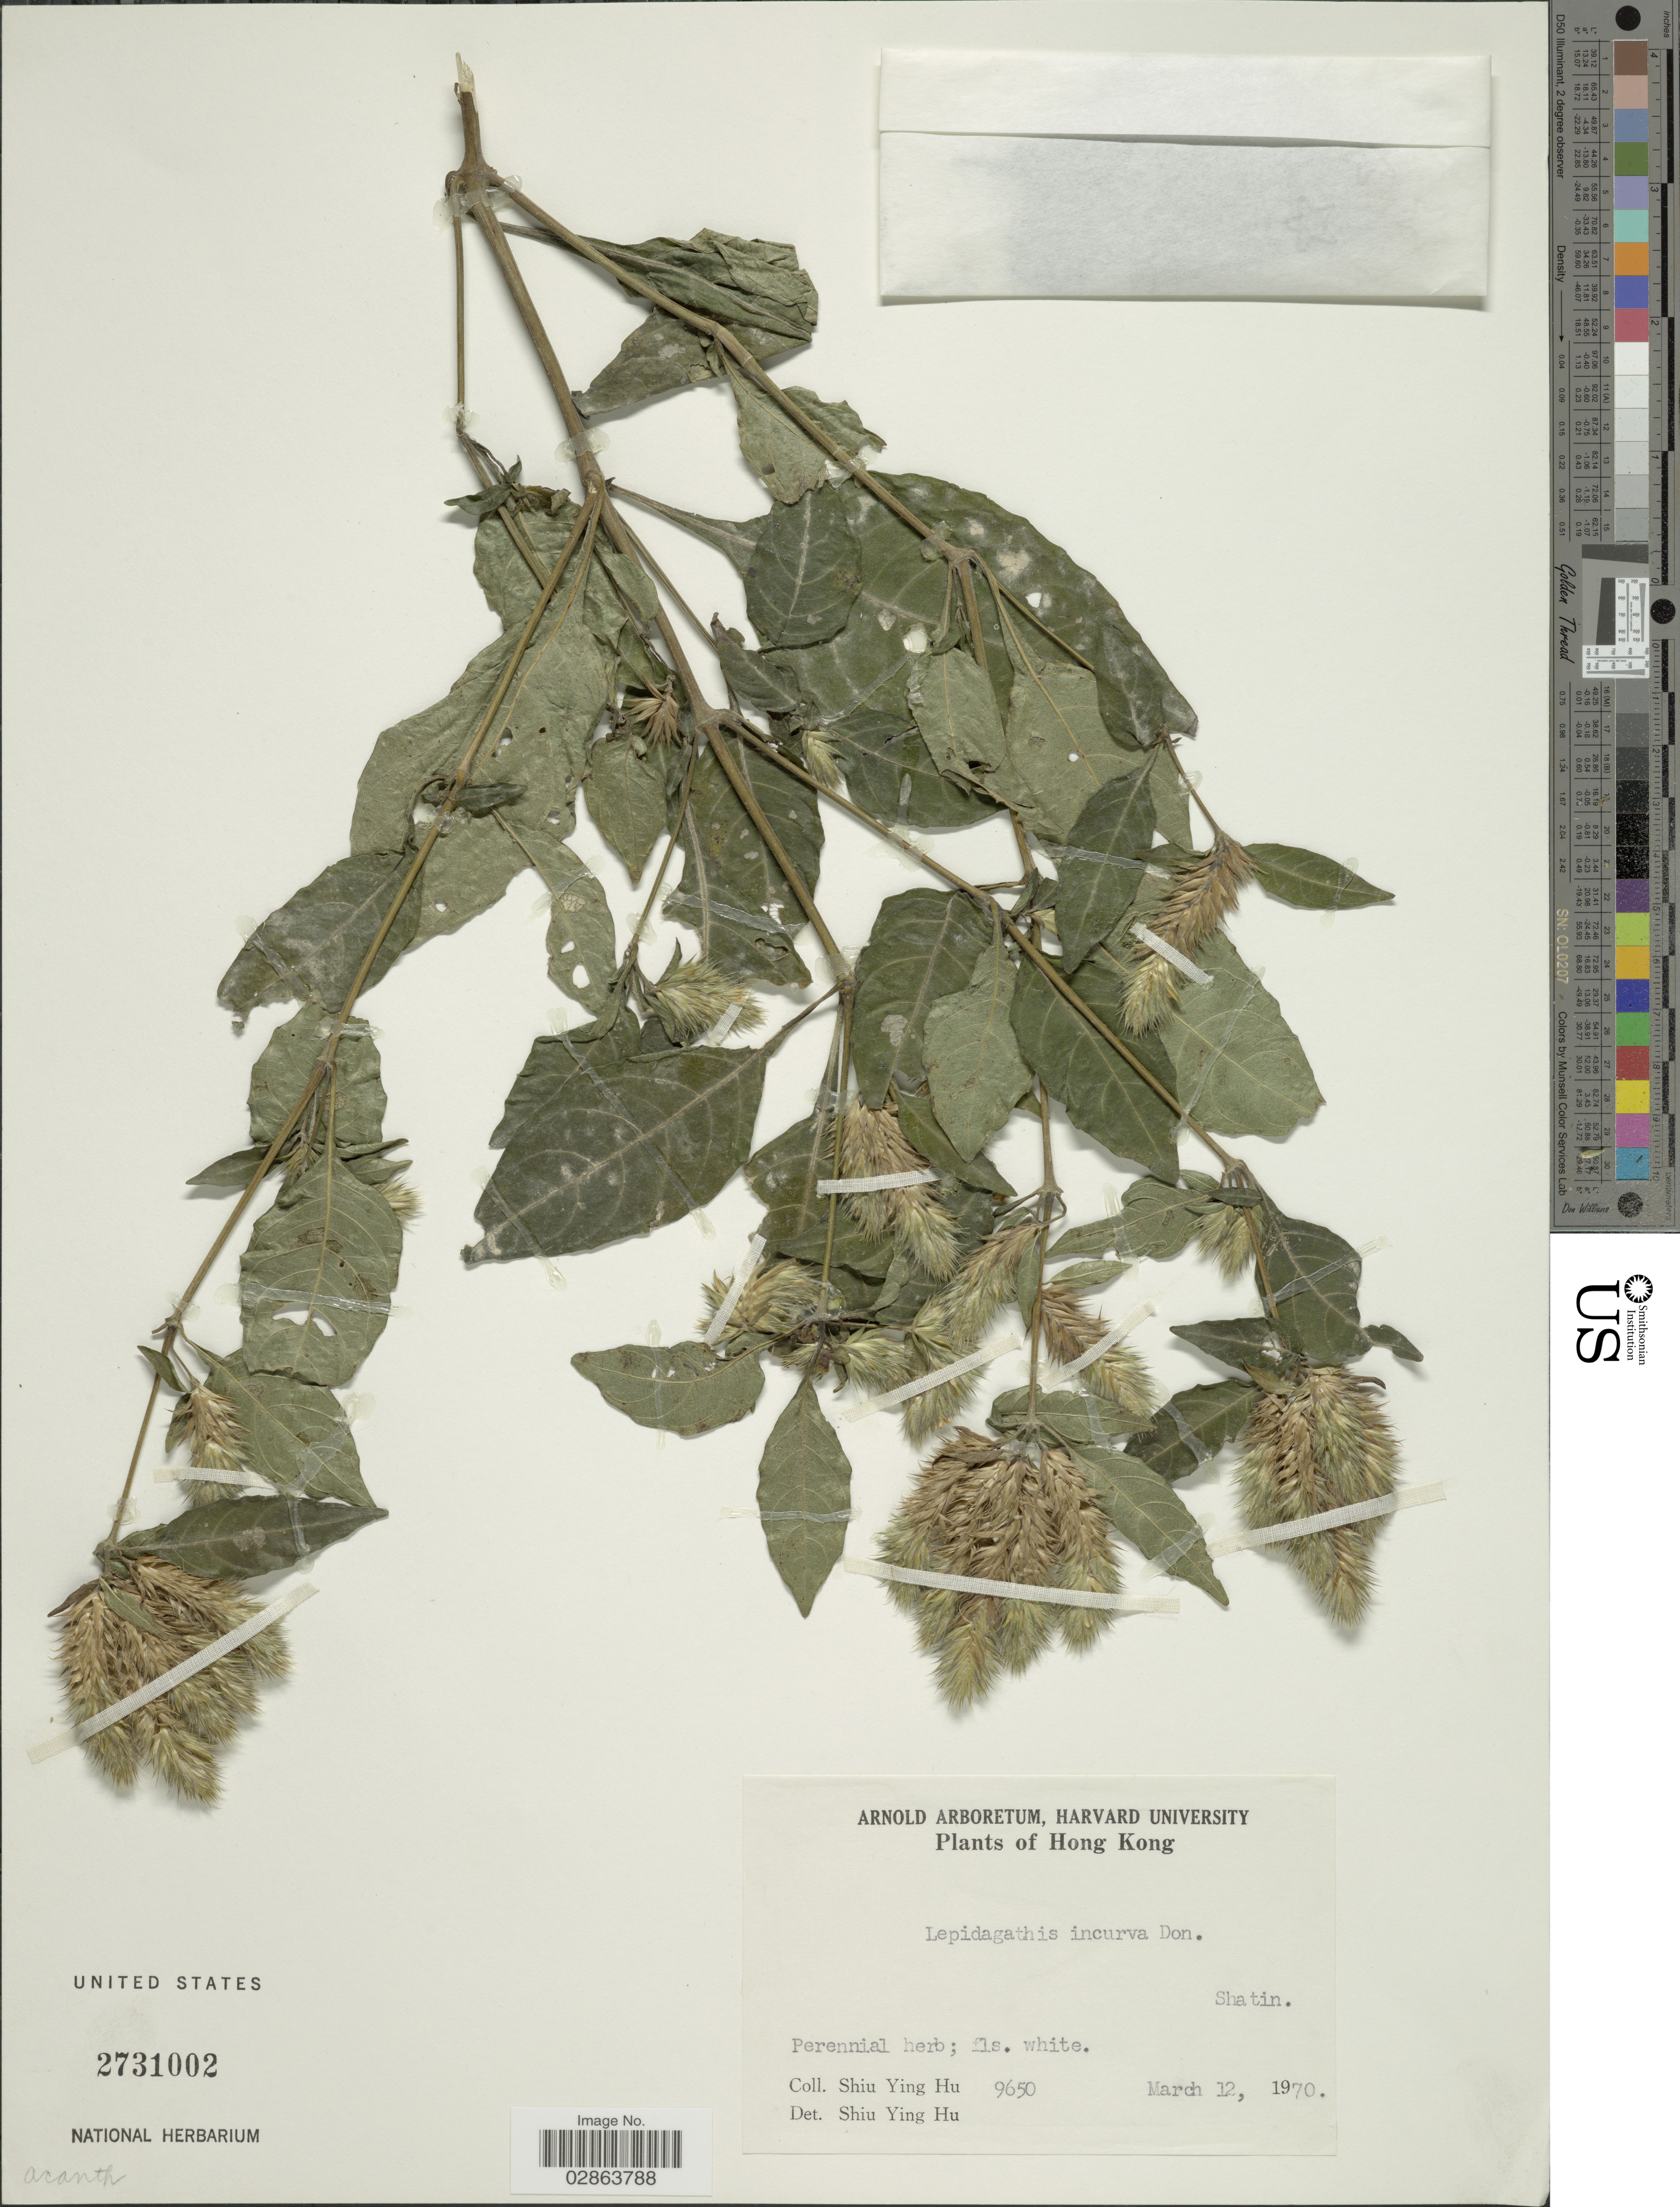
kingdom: Plantae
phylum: Tracheophyta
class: Magnoliopsida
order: Lamiales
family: Acanthaceae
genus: Lepidagathis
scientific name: Lepidagathis incurva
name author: Buch.-Ham. ex D. Don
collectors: S. Y. Hu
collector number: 9650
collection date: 1970-03-12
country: China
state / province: Hong Kong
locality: Shatin.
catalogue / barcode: US 2731002